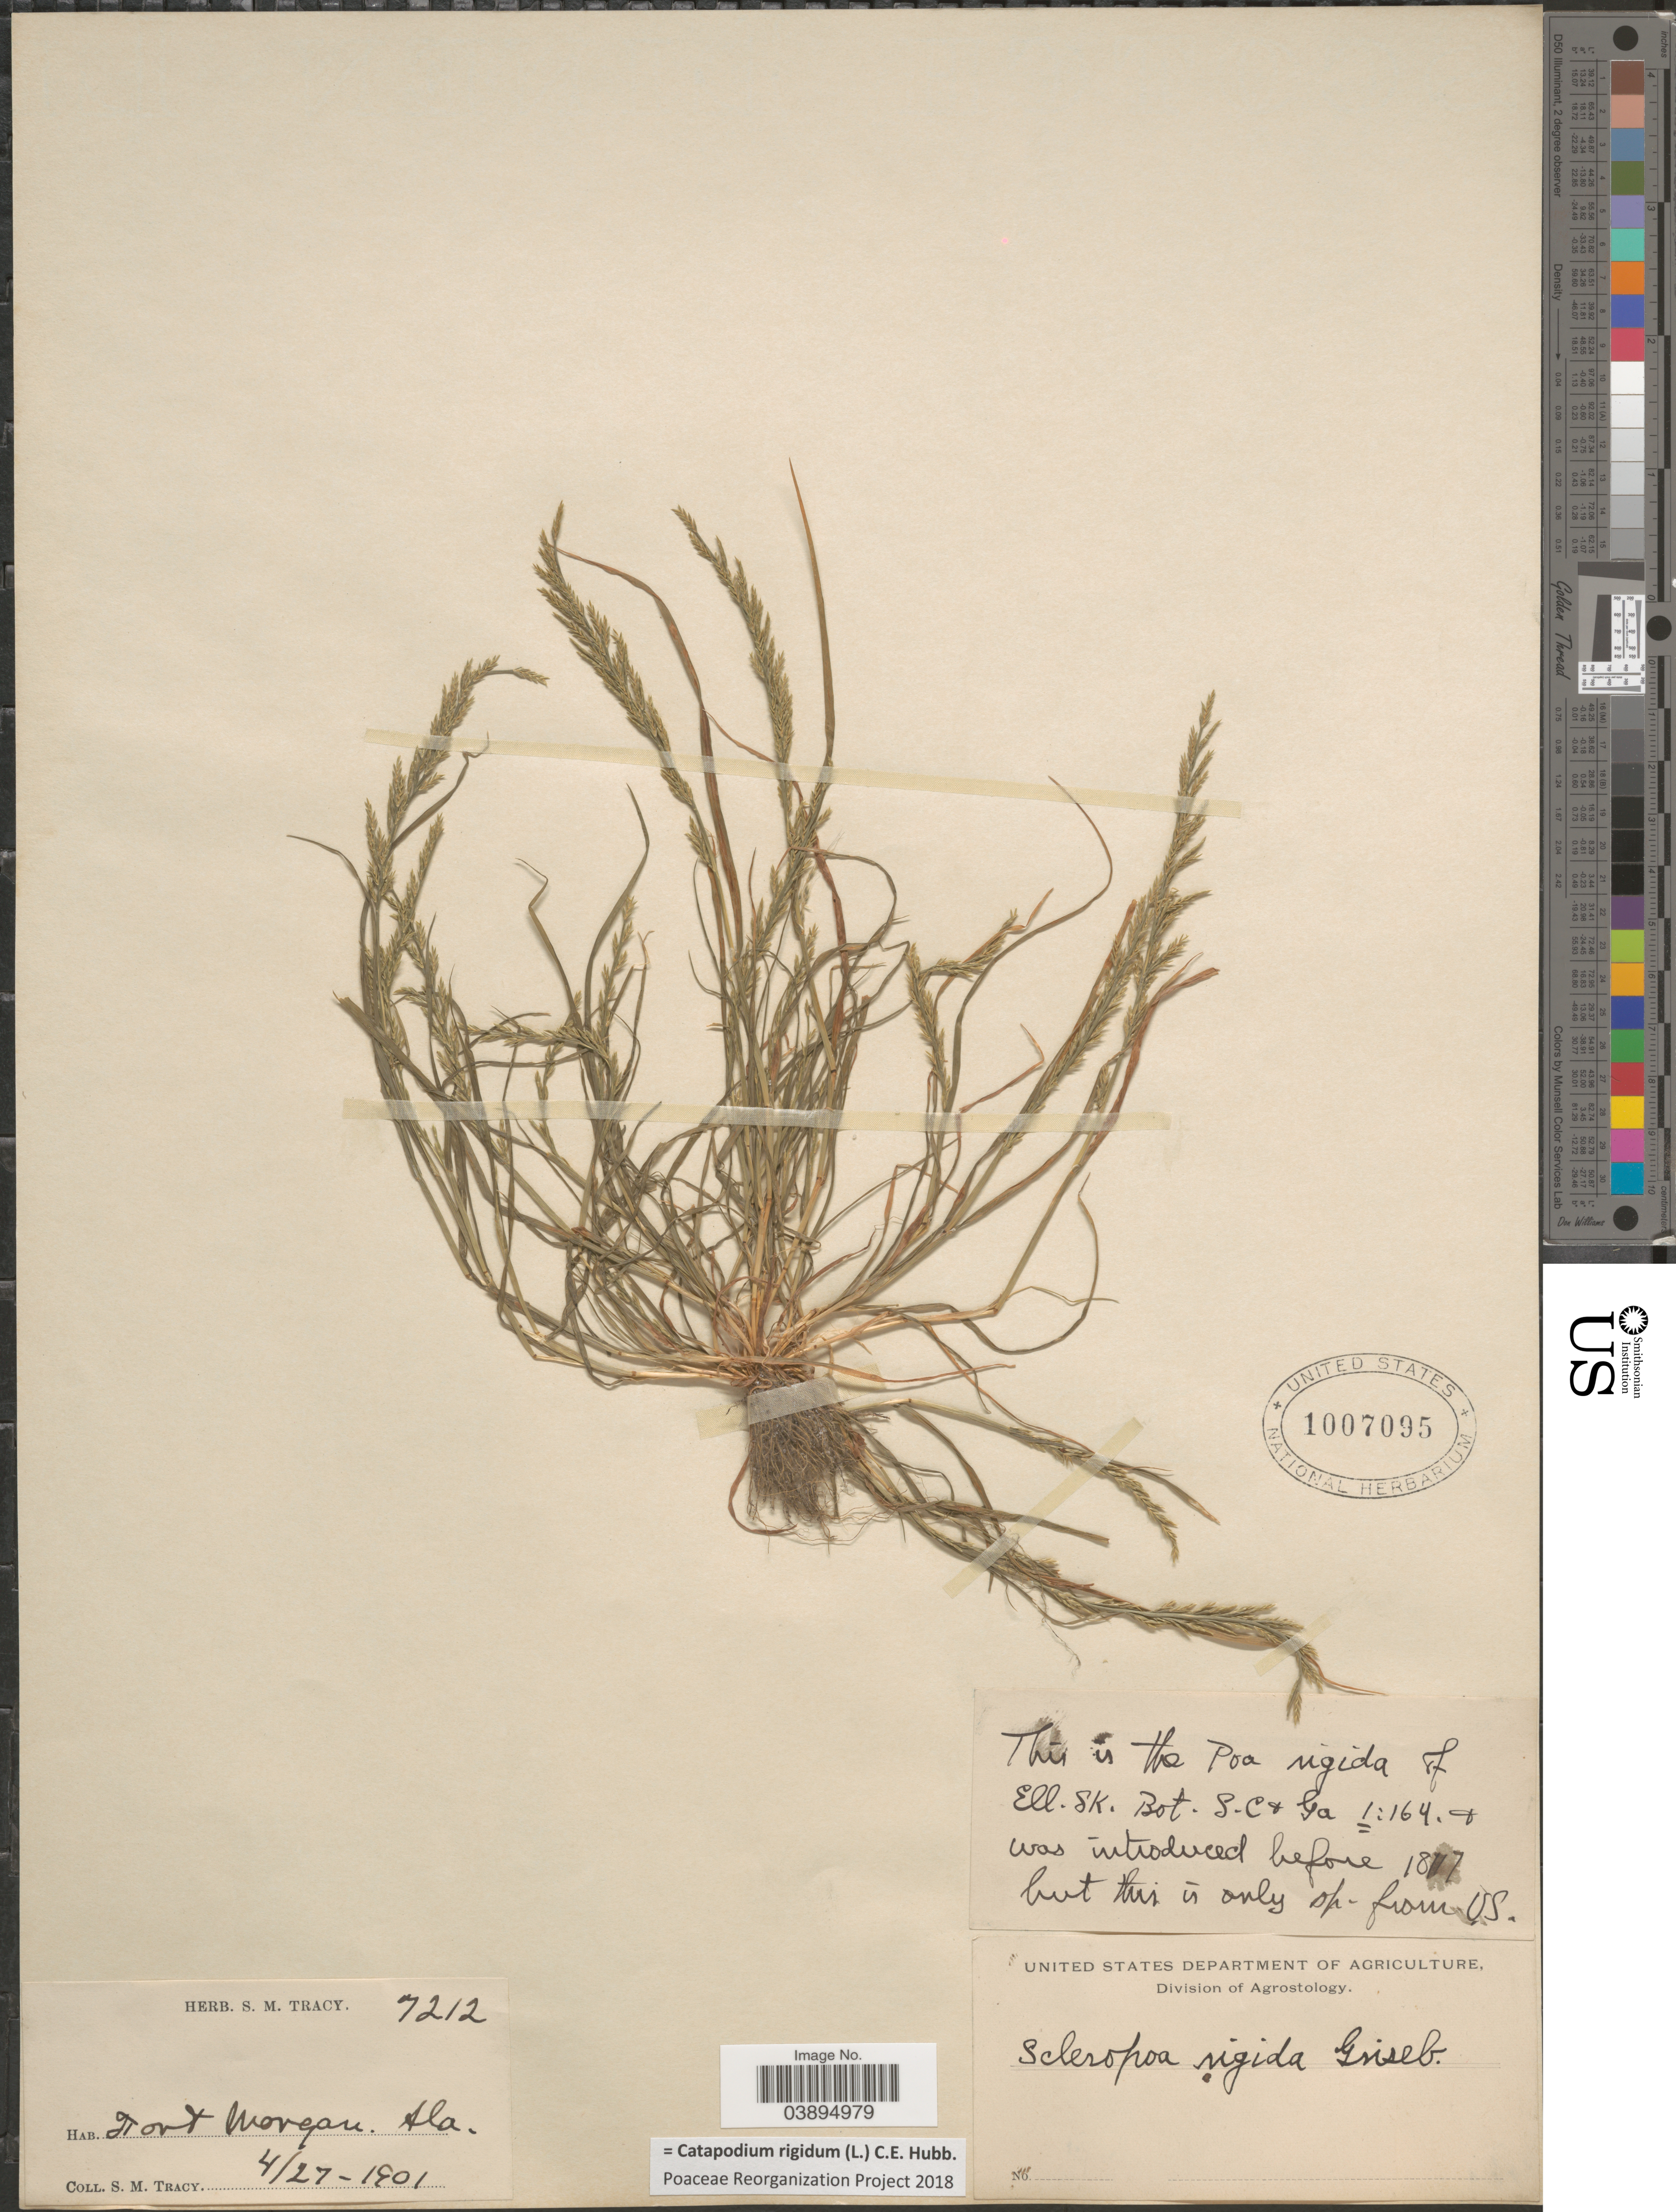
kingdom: Plantae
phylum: Tracheophyta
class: Liliopsida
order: Poales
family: Poaceae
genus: Catapodium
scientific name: Catapodium rigidum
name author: (L.) C.E. Hubb.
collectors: S. M. Tracy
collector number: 7212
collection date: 1901-04-27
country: United States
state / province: Alabama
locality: Fort Morgan.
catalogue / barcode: US 1007095